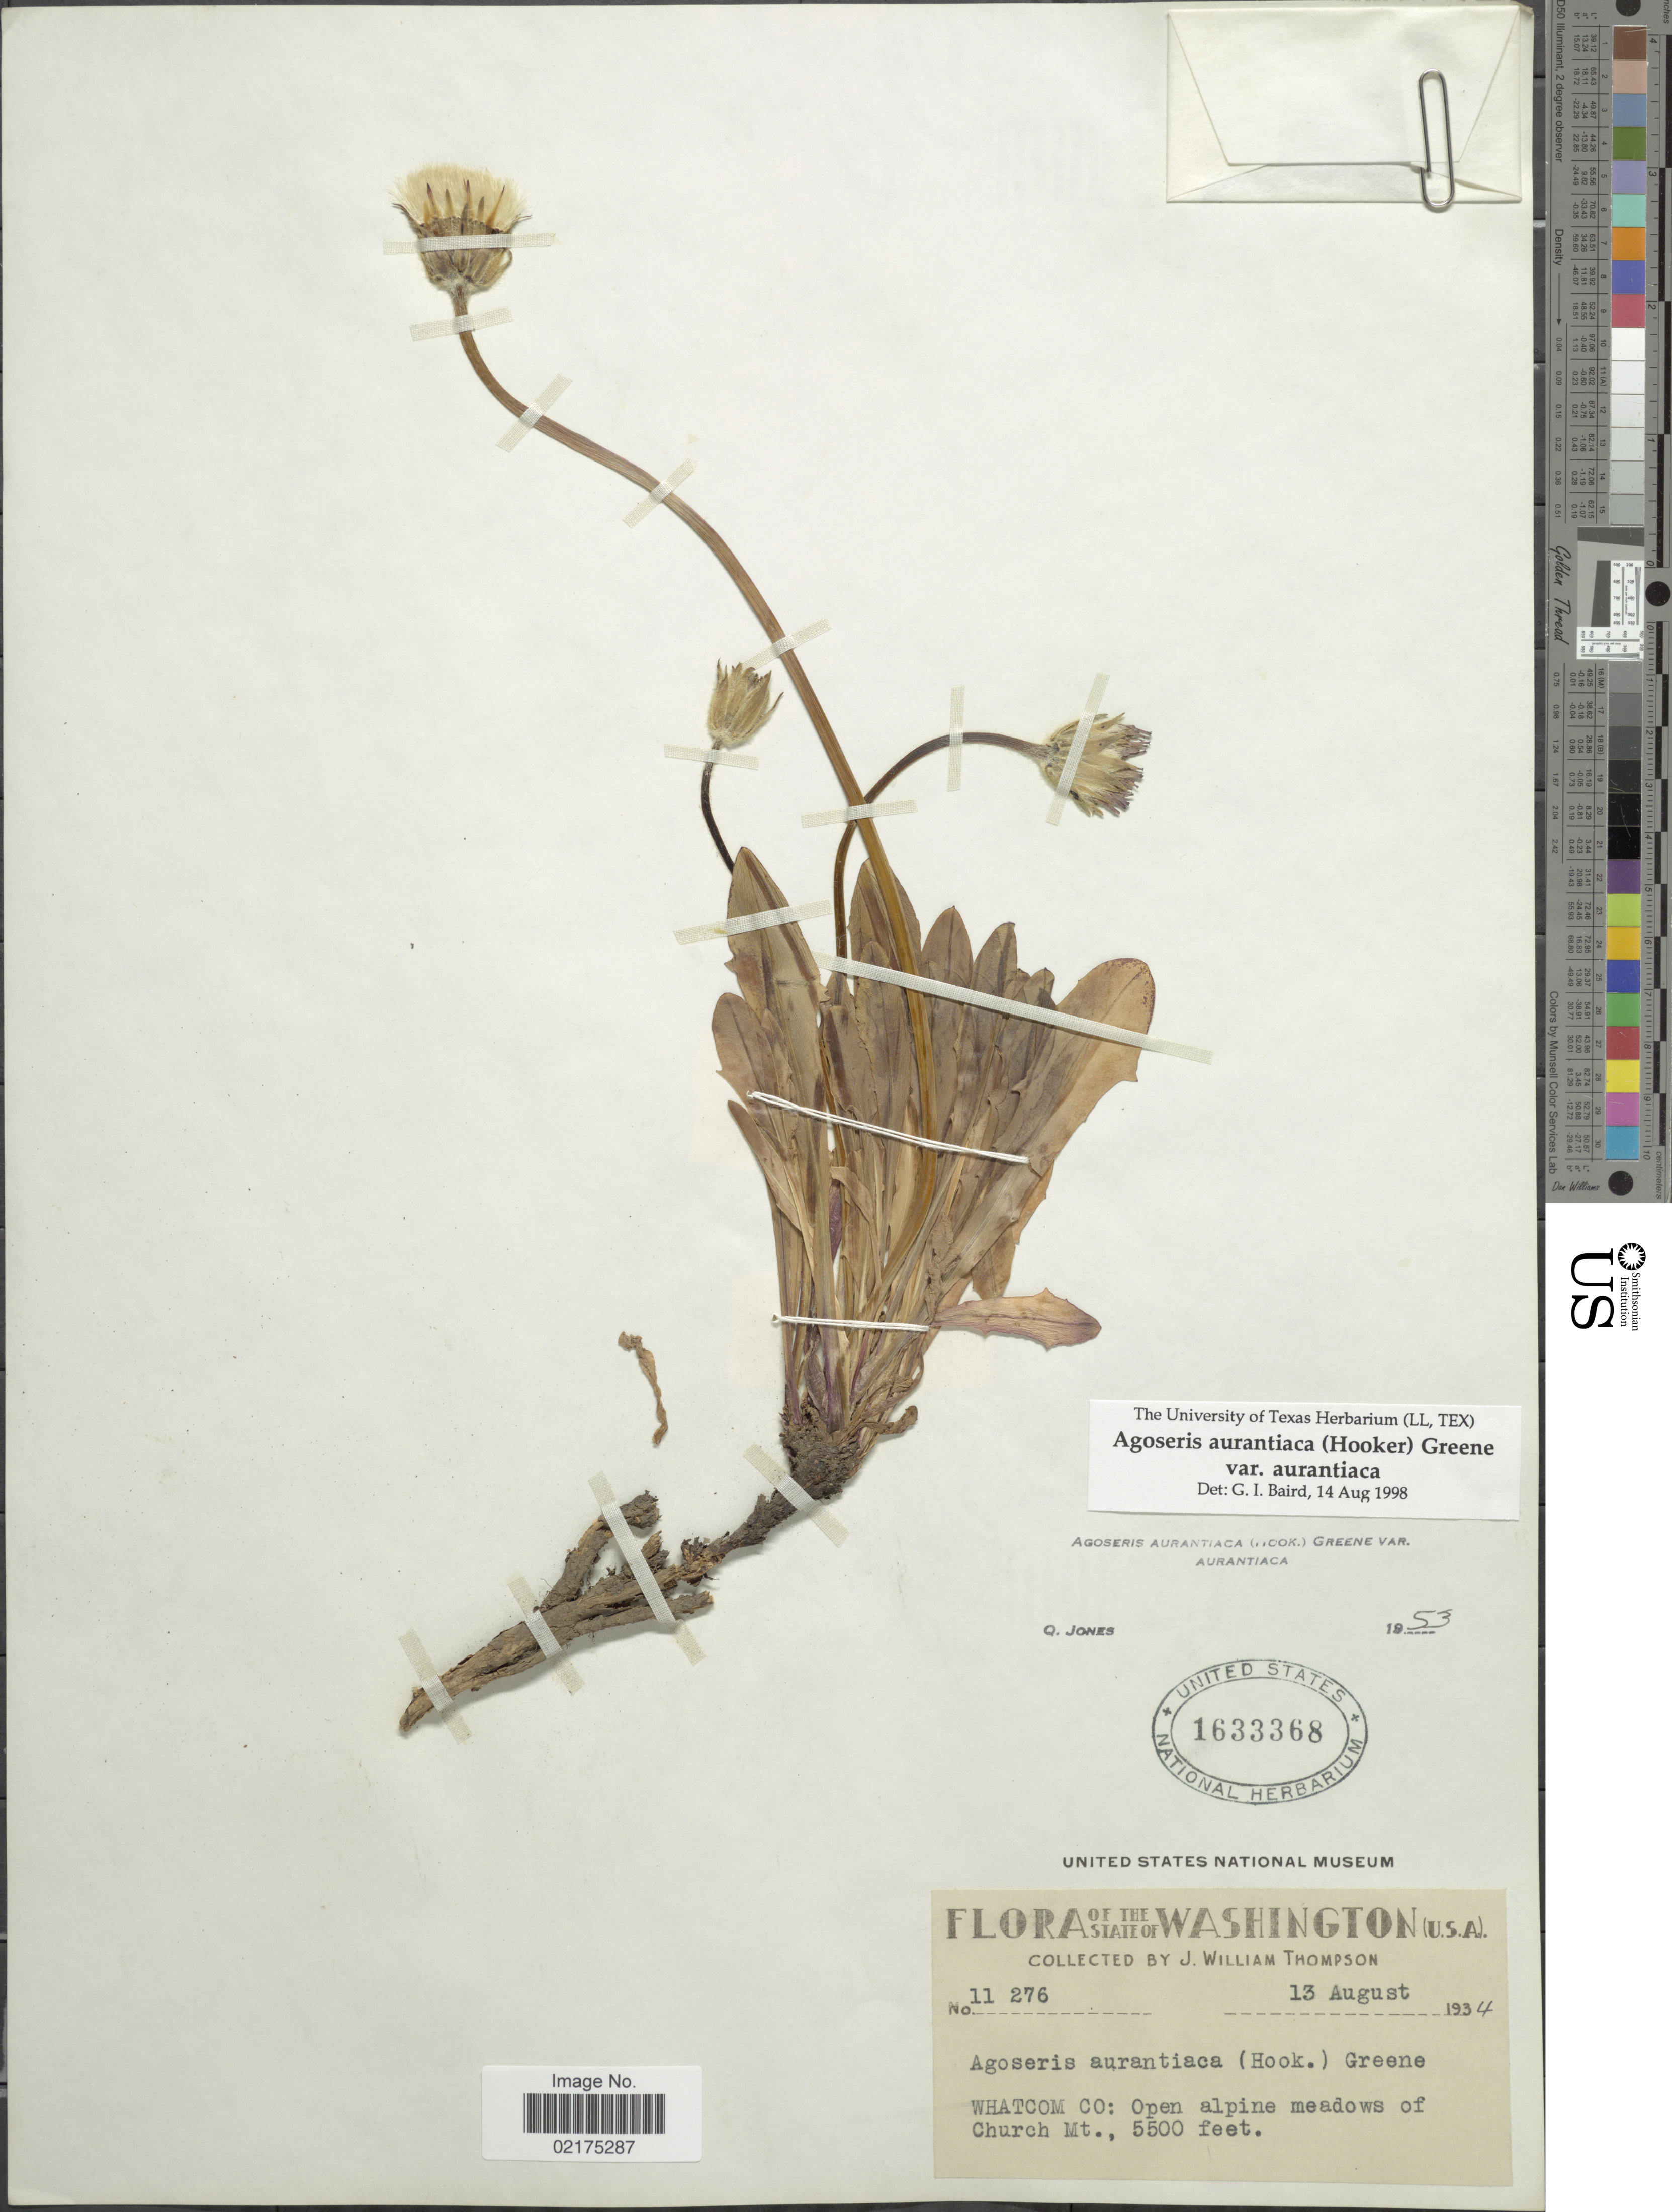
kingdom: Plantae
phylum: Tracheophyta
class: Magnoliopsida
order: Asterales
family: Asteraceae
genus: Agoseris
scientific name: Agoseris aurantiaca var. aurantiaca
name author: (Hook.) Greene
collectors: J. W. Thompson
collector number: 11276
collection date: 1934-08-13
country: United States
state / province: Washington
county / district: Whatcom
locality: Whatcom Co.: Open alpine meadows of Church Mt.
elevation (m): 1676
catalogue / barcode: US 1633368